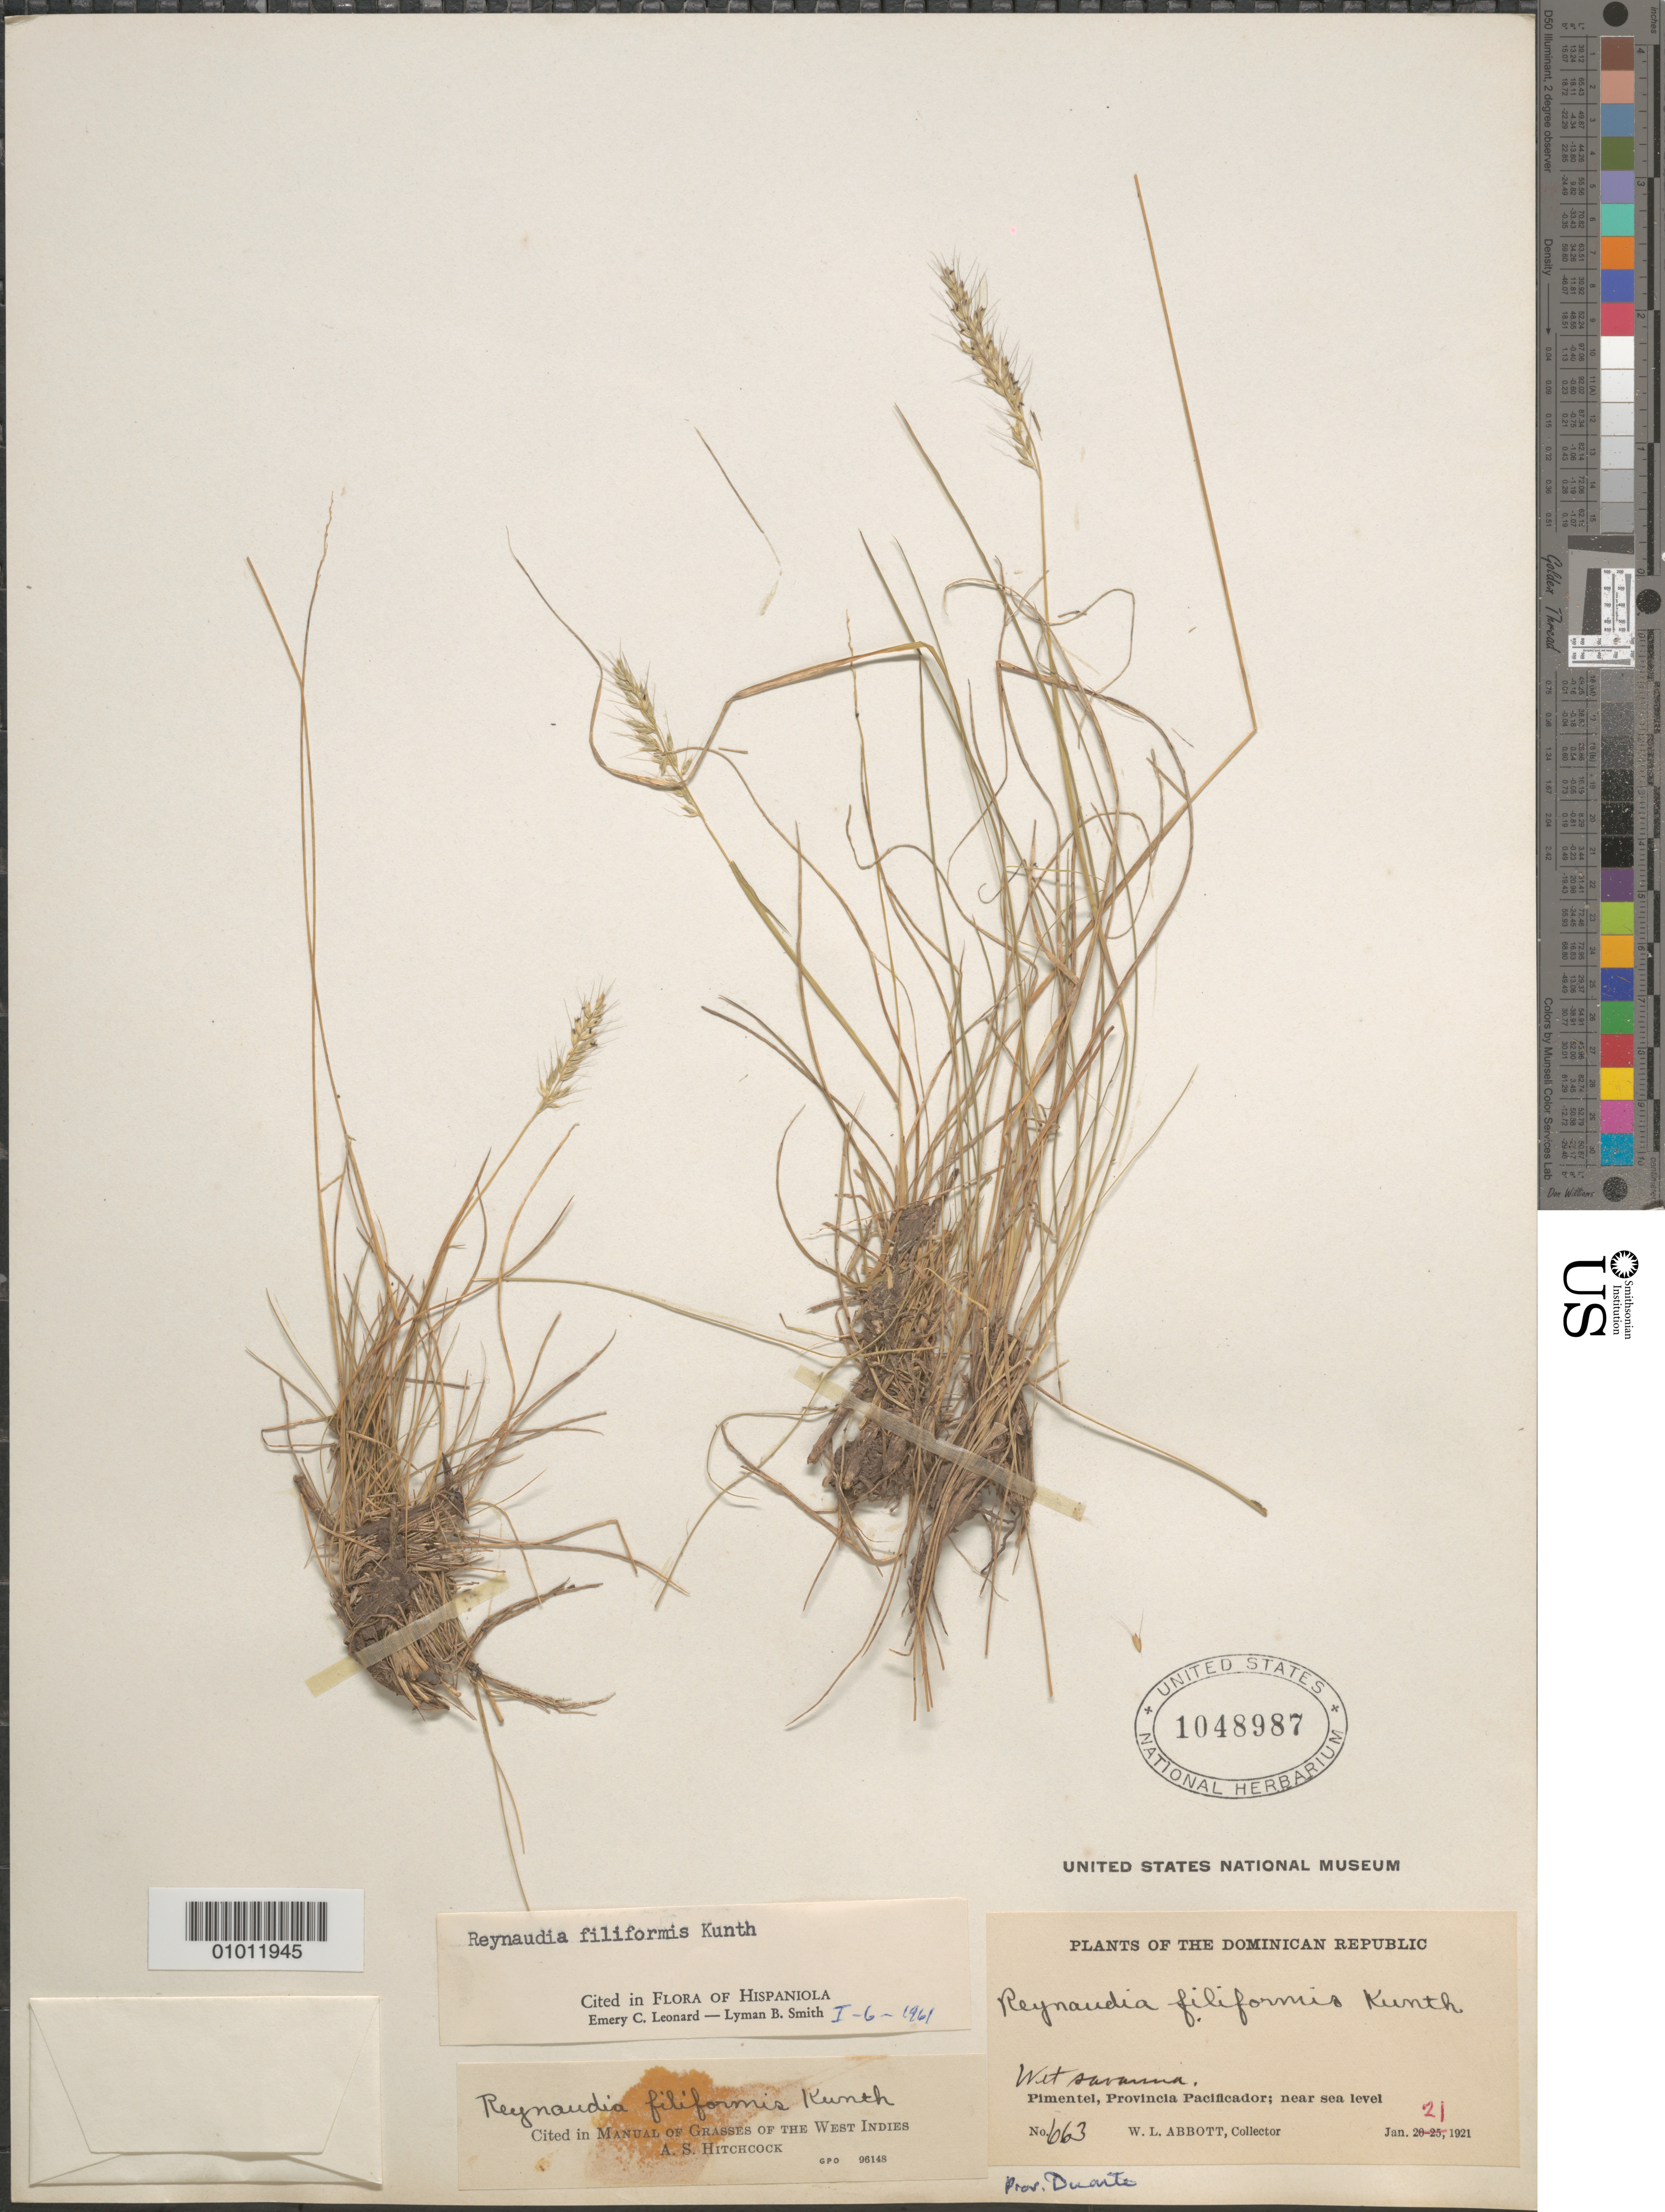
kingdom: Plantae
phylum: Tracheophyta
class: Liliopsida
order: Poales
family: Poaceae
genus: Reynaudia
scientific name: Reynaudia filiformis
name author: (Spreng. ex Schult.) Kunth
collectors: W. L. Abbott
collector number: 663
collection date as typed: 21 Jan 1921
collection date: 1921-01-21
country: Dominican Republic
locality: Wit. savanna, pimentel, Prov. Pacificador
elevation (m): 0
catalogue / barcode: US 1048987